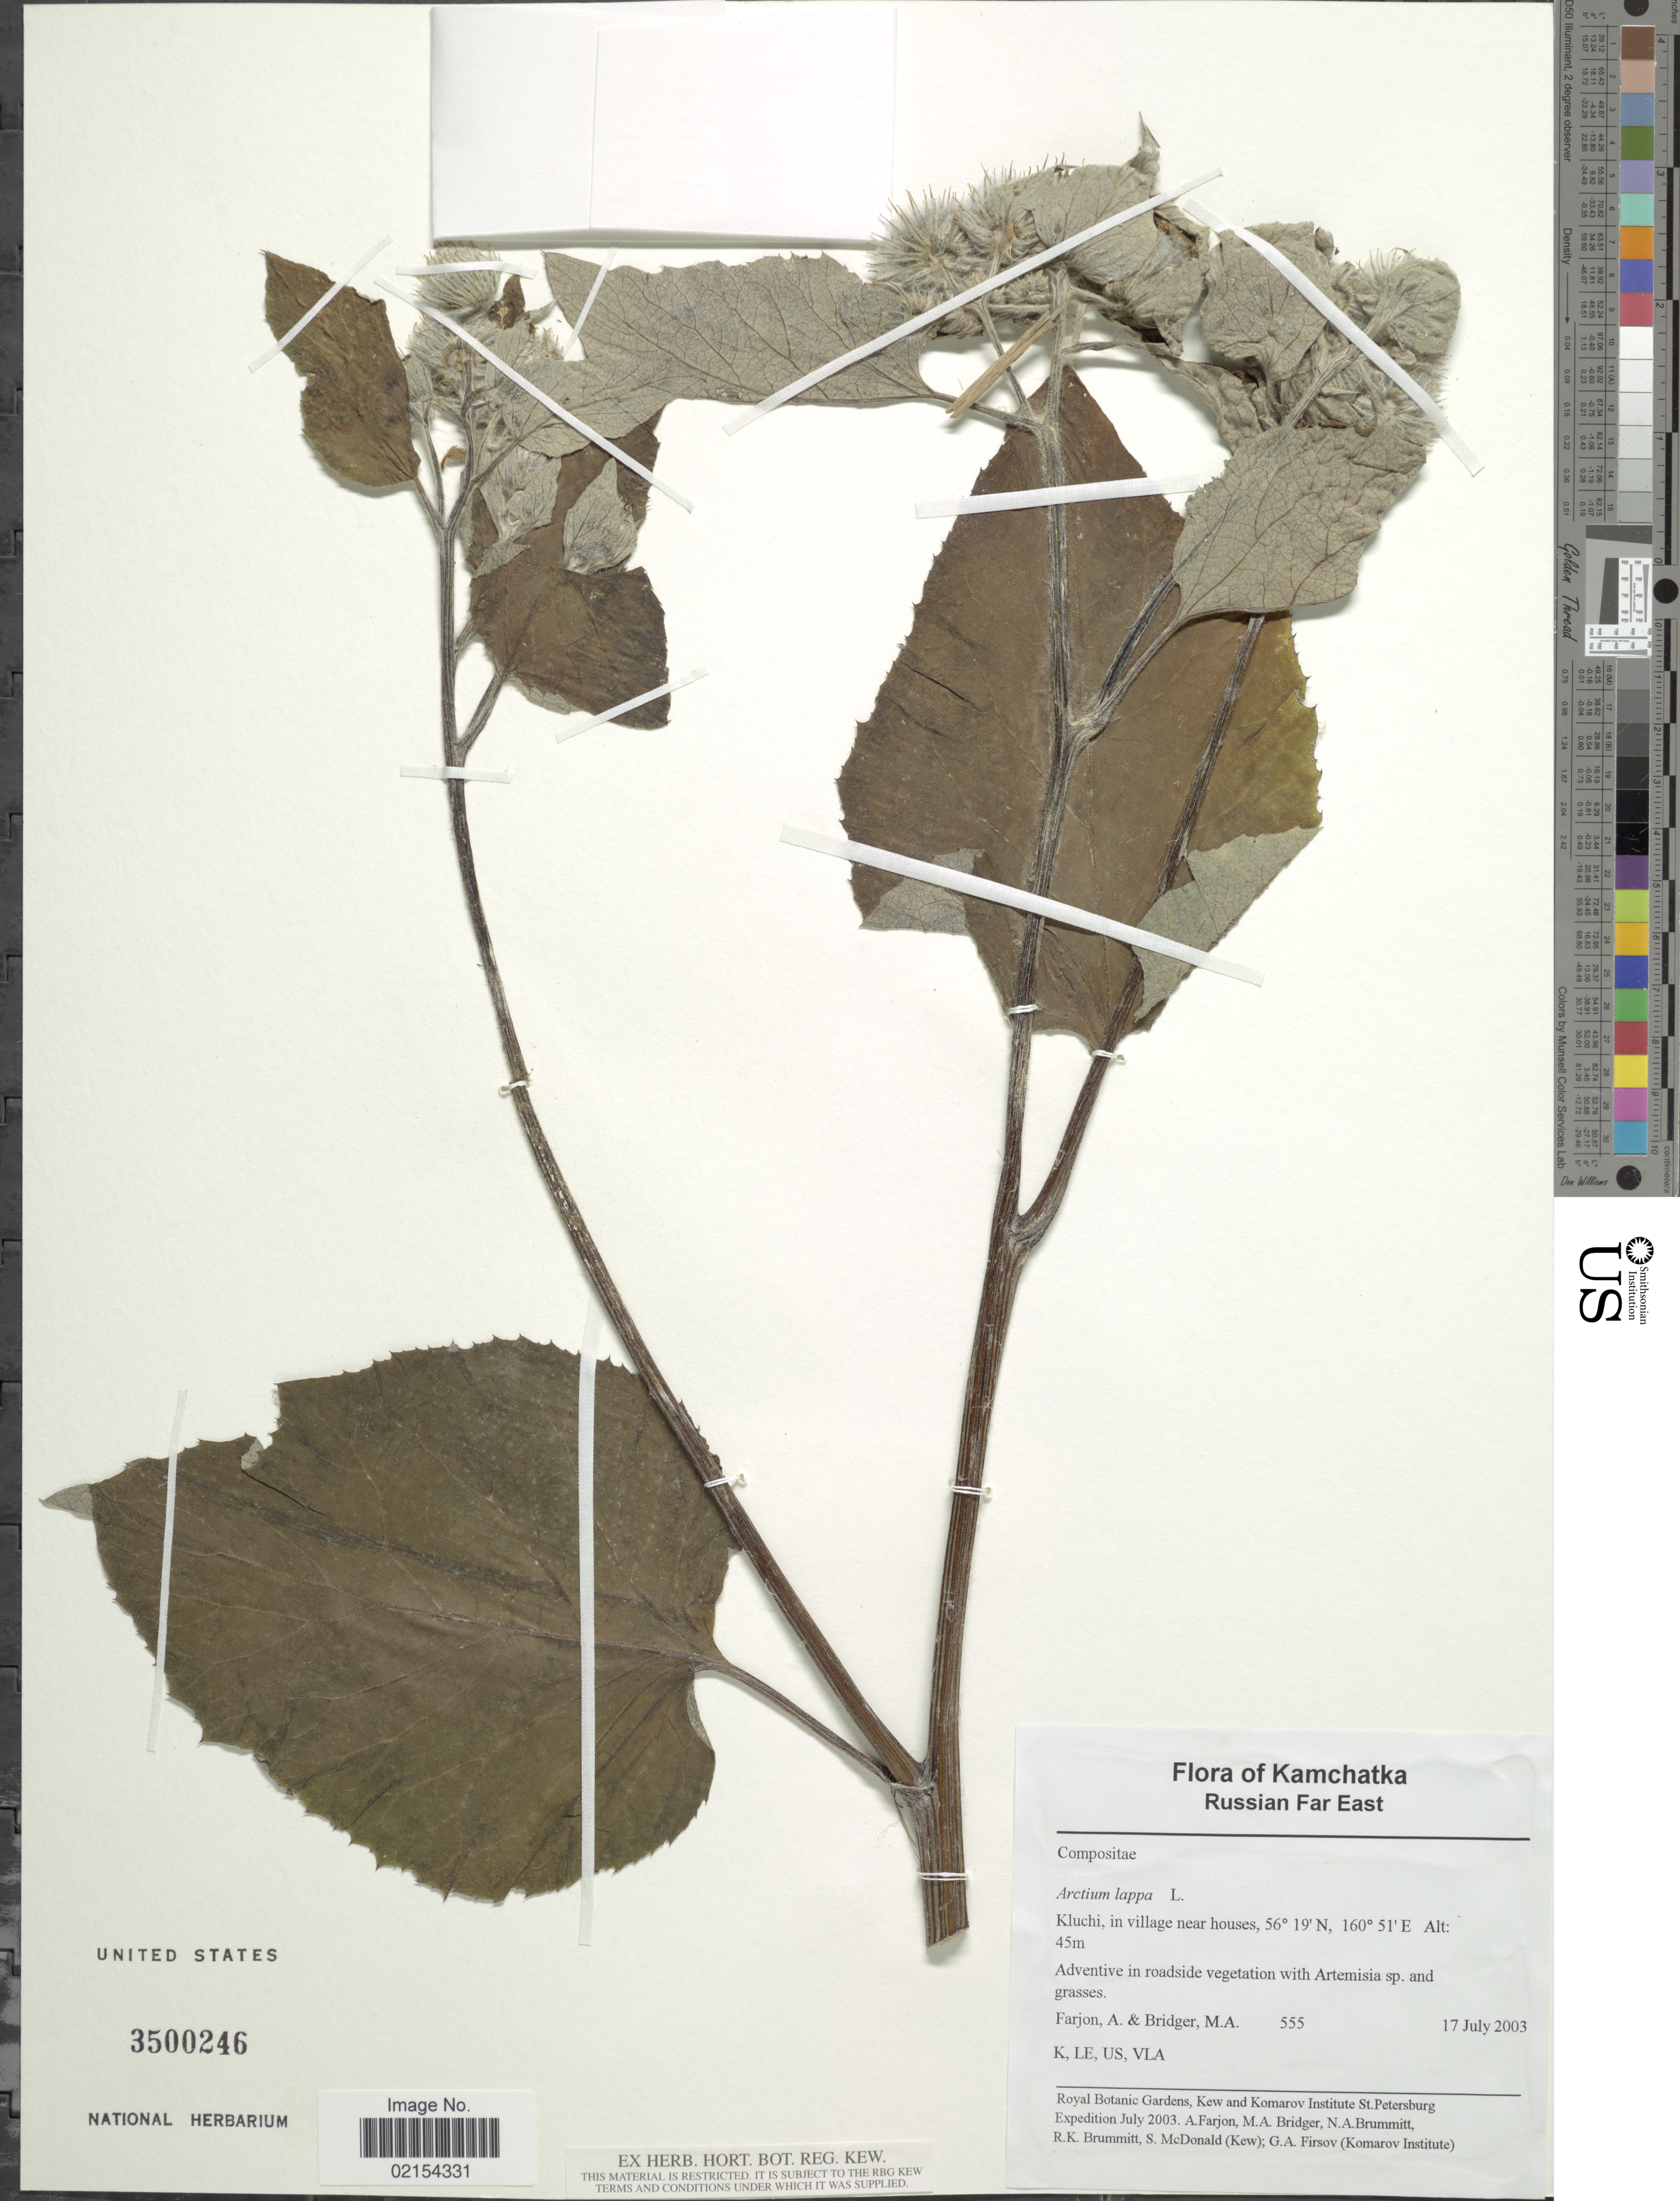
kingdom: Plantae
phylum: Tracheophyta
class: Magnoliopsida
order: Asterales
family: Asteraceae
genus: Arctium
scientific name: Arctium lappa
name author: L.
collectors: A. K. Farjon & M. Bridger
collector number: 555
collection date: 2003-07-17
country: Russian Federation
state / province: Kamchatka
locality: Kluchi, in village near houses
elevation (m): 45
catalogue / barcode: US 3500246